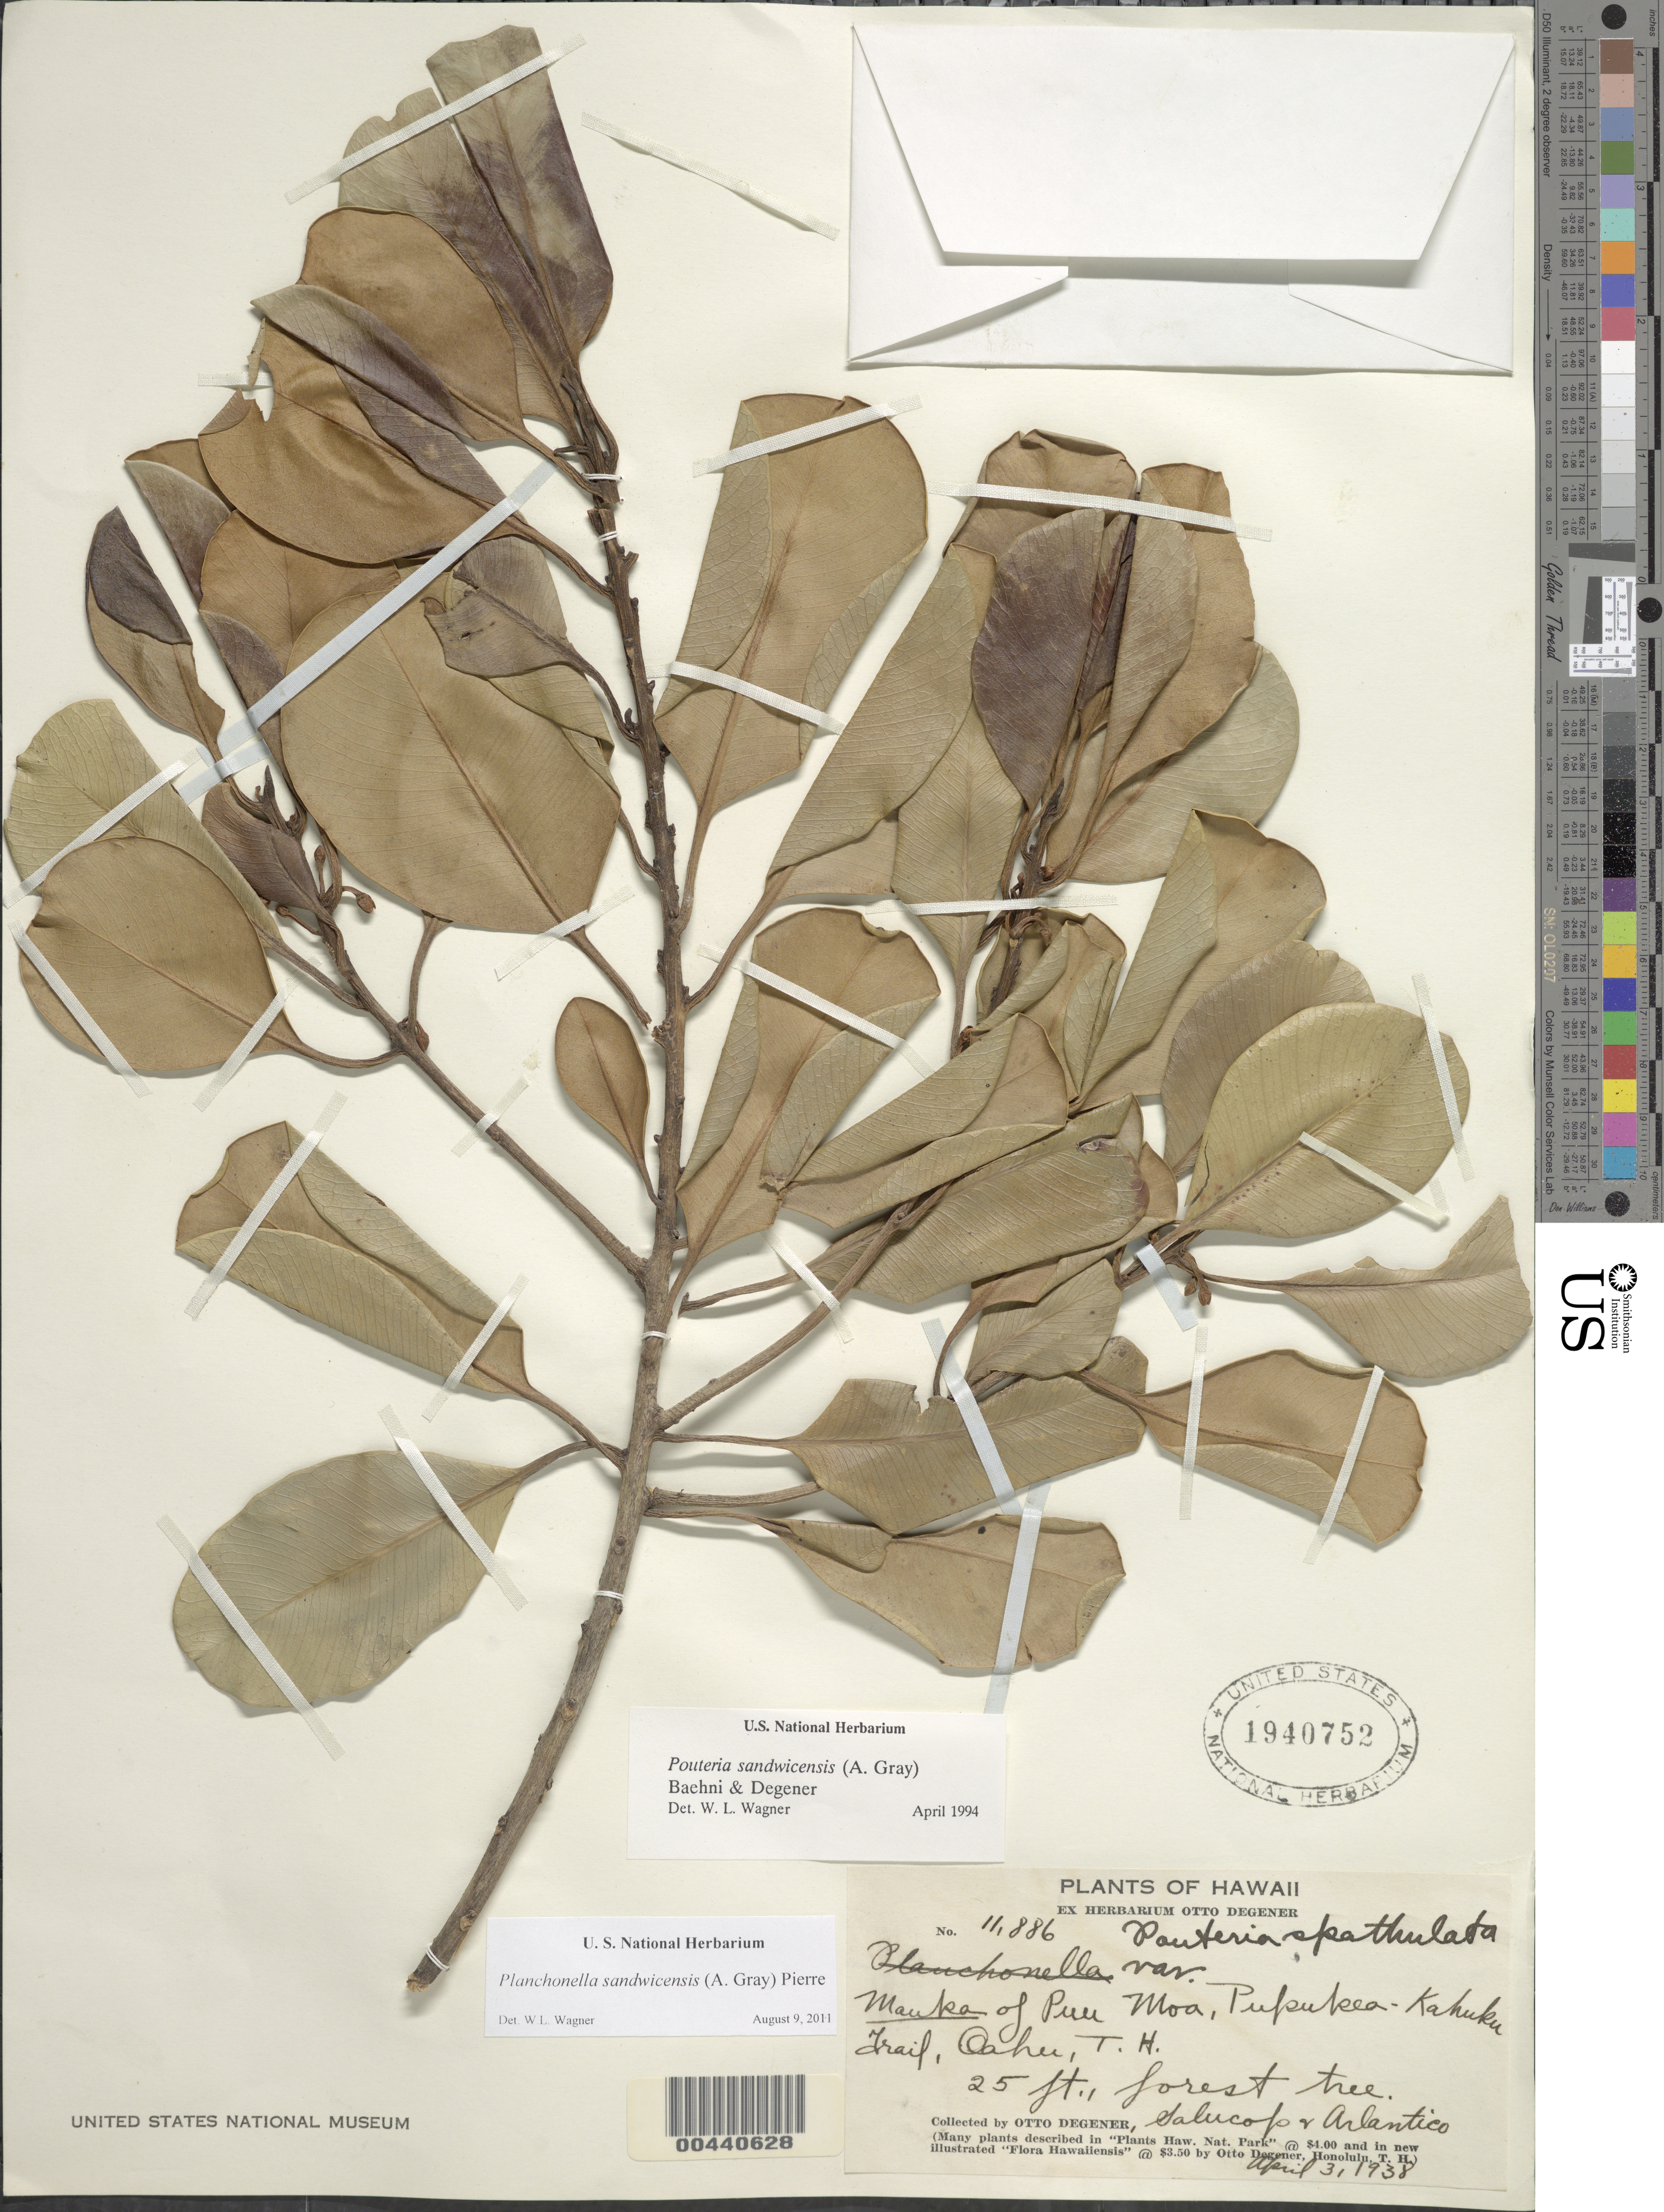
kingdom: Plantae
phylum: Tracheophyta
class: Magnoliopsida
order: Ericales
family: Sapotaceae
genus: Planchonella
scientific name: Planchonella sandwicensis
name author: (A. Gray) Pierre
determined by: Havran, J. C.; et al.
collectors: O. Degener, -- Salucop & Arlantico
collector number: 11886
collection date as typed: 3 Apr 1938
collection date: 1938-04-03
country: United States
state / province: Hawaii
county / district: Honolulu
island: Oahu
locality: Mauka of Puu Moa, Pupukea-Kahuku Trail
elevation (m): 8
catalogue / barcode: US 1940752